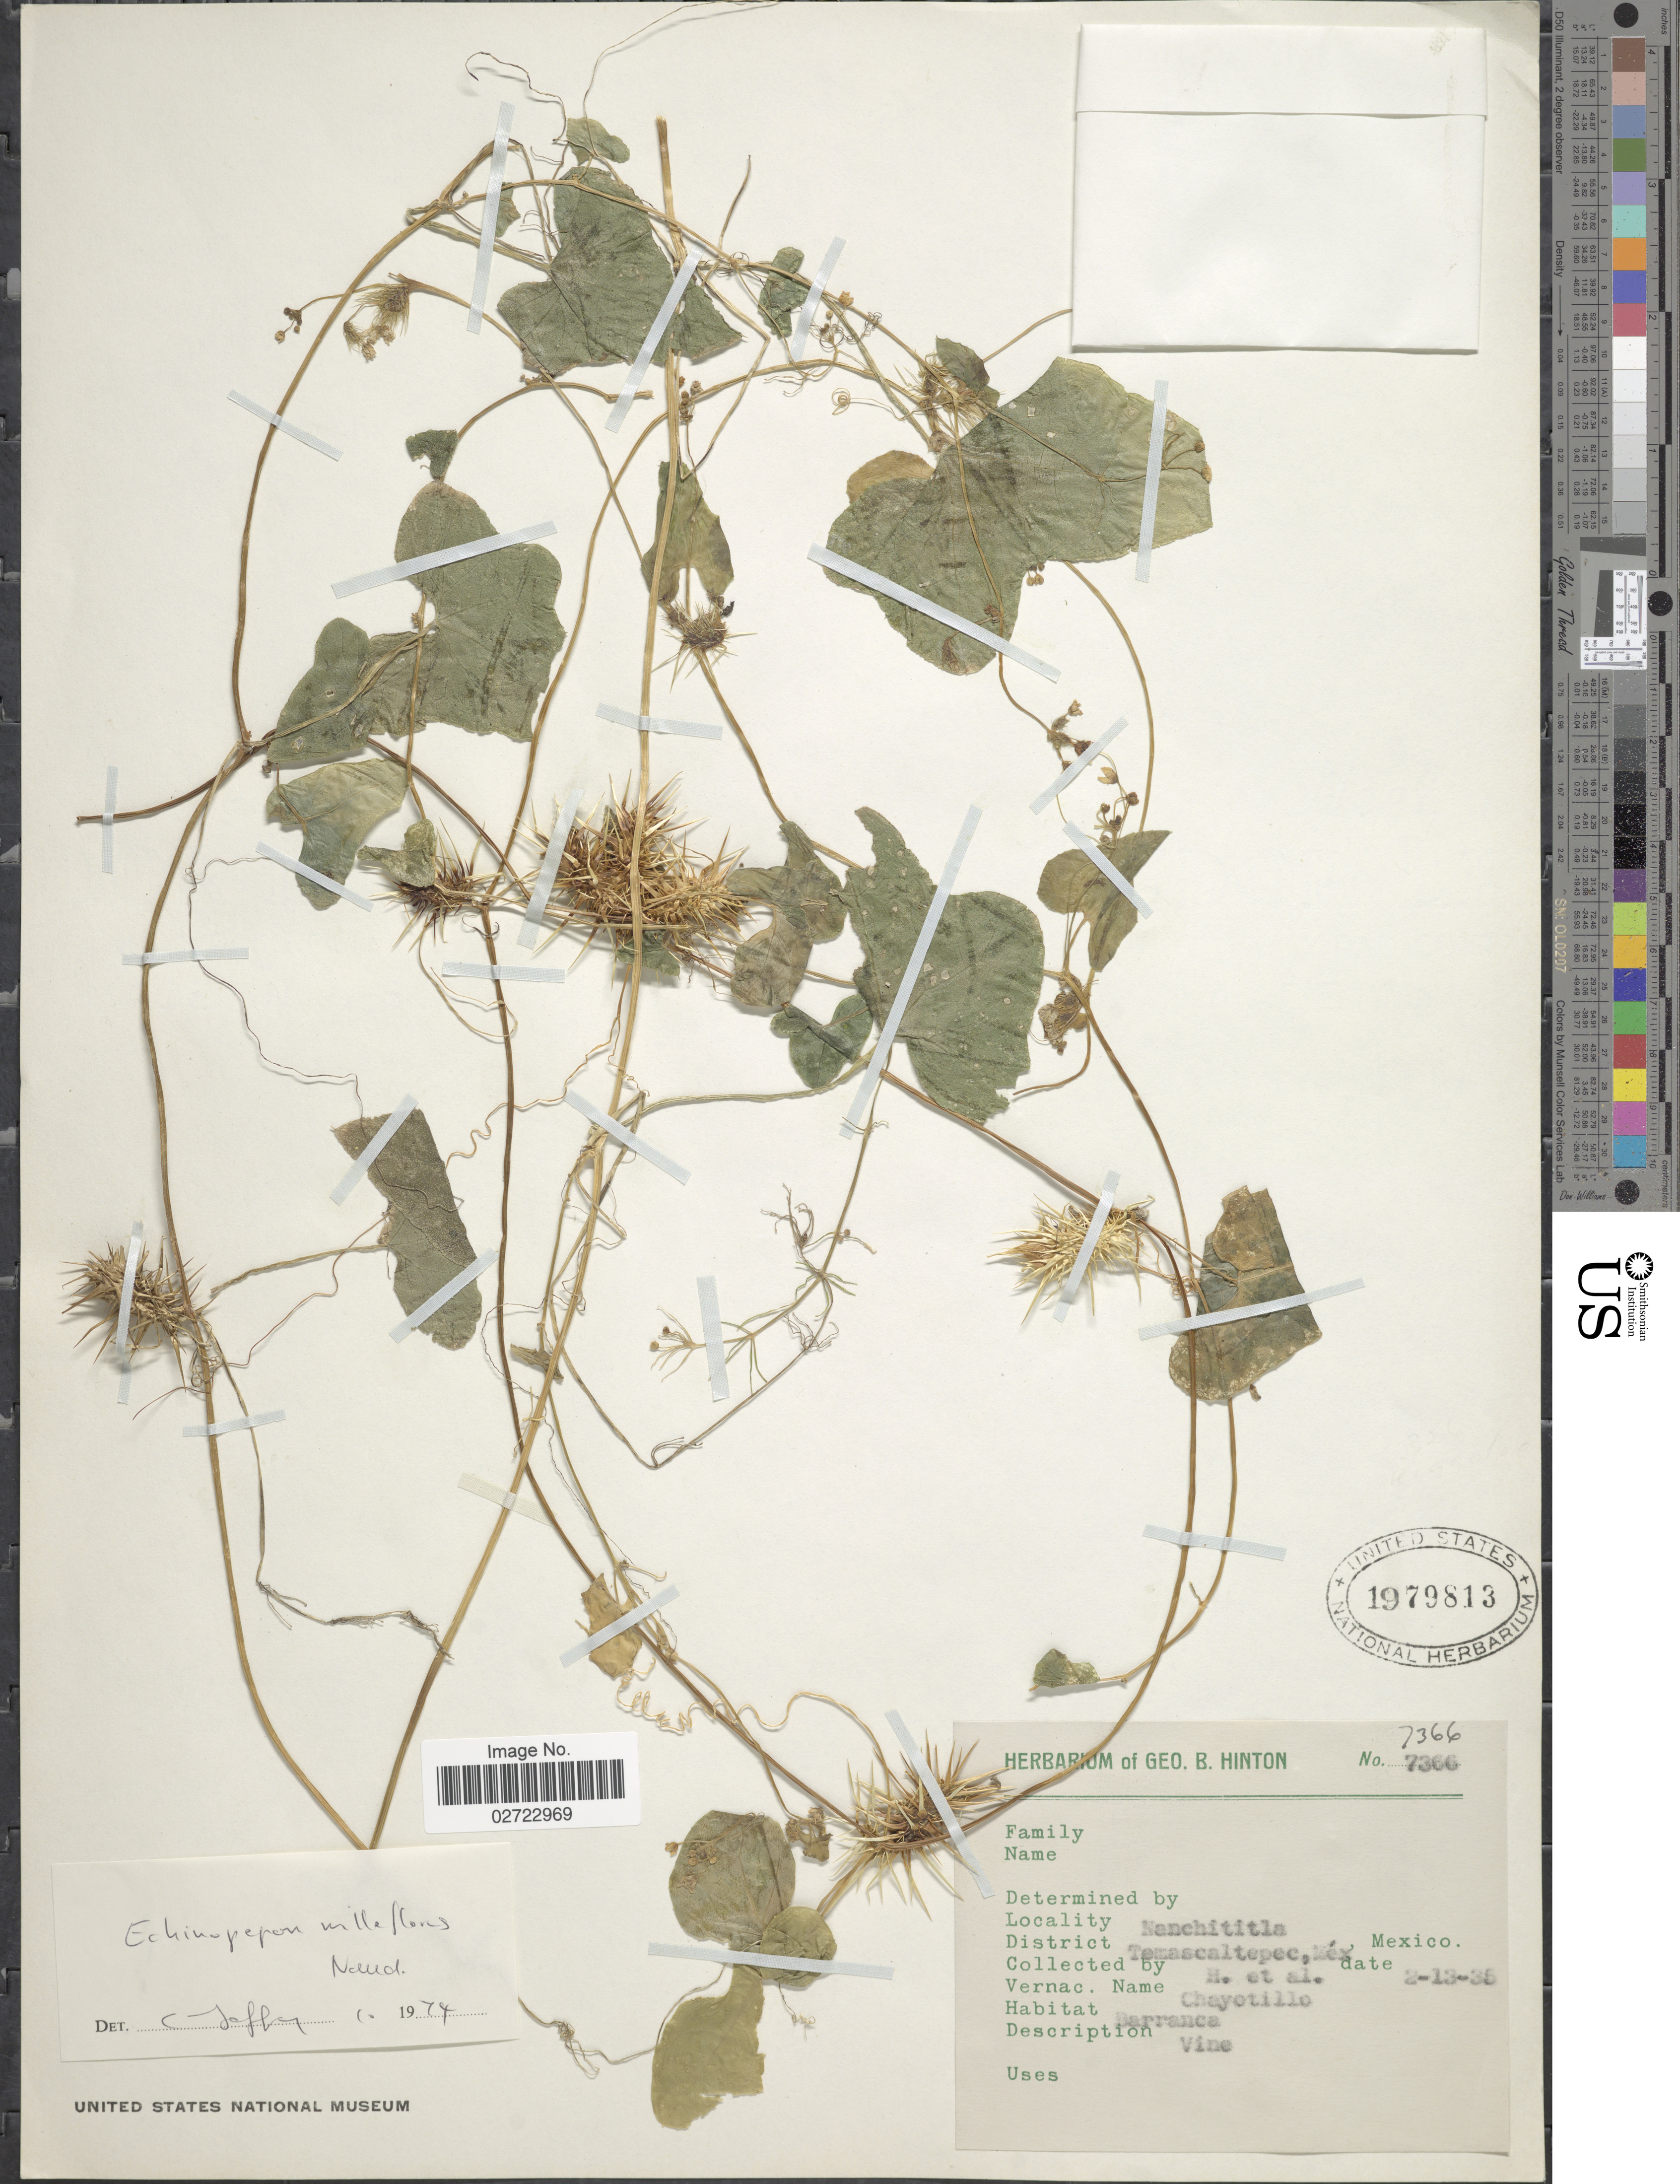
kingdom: Plantae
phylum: Tracheophyta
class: Magnoliopsida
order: Cucurbitales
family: Cucurbitaceae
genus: Echinopepon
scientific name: Echinopepon milleflorus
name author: Naudin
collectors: G. B. Hinton & et al.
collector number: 7366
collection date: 1935-02-13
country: Mexico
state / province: México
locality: Nanchititla, District Temascaltepec, barranca.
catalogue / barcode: US 1979813